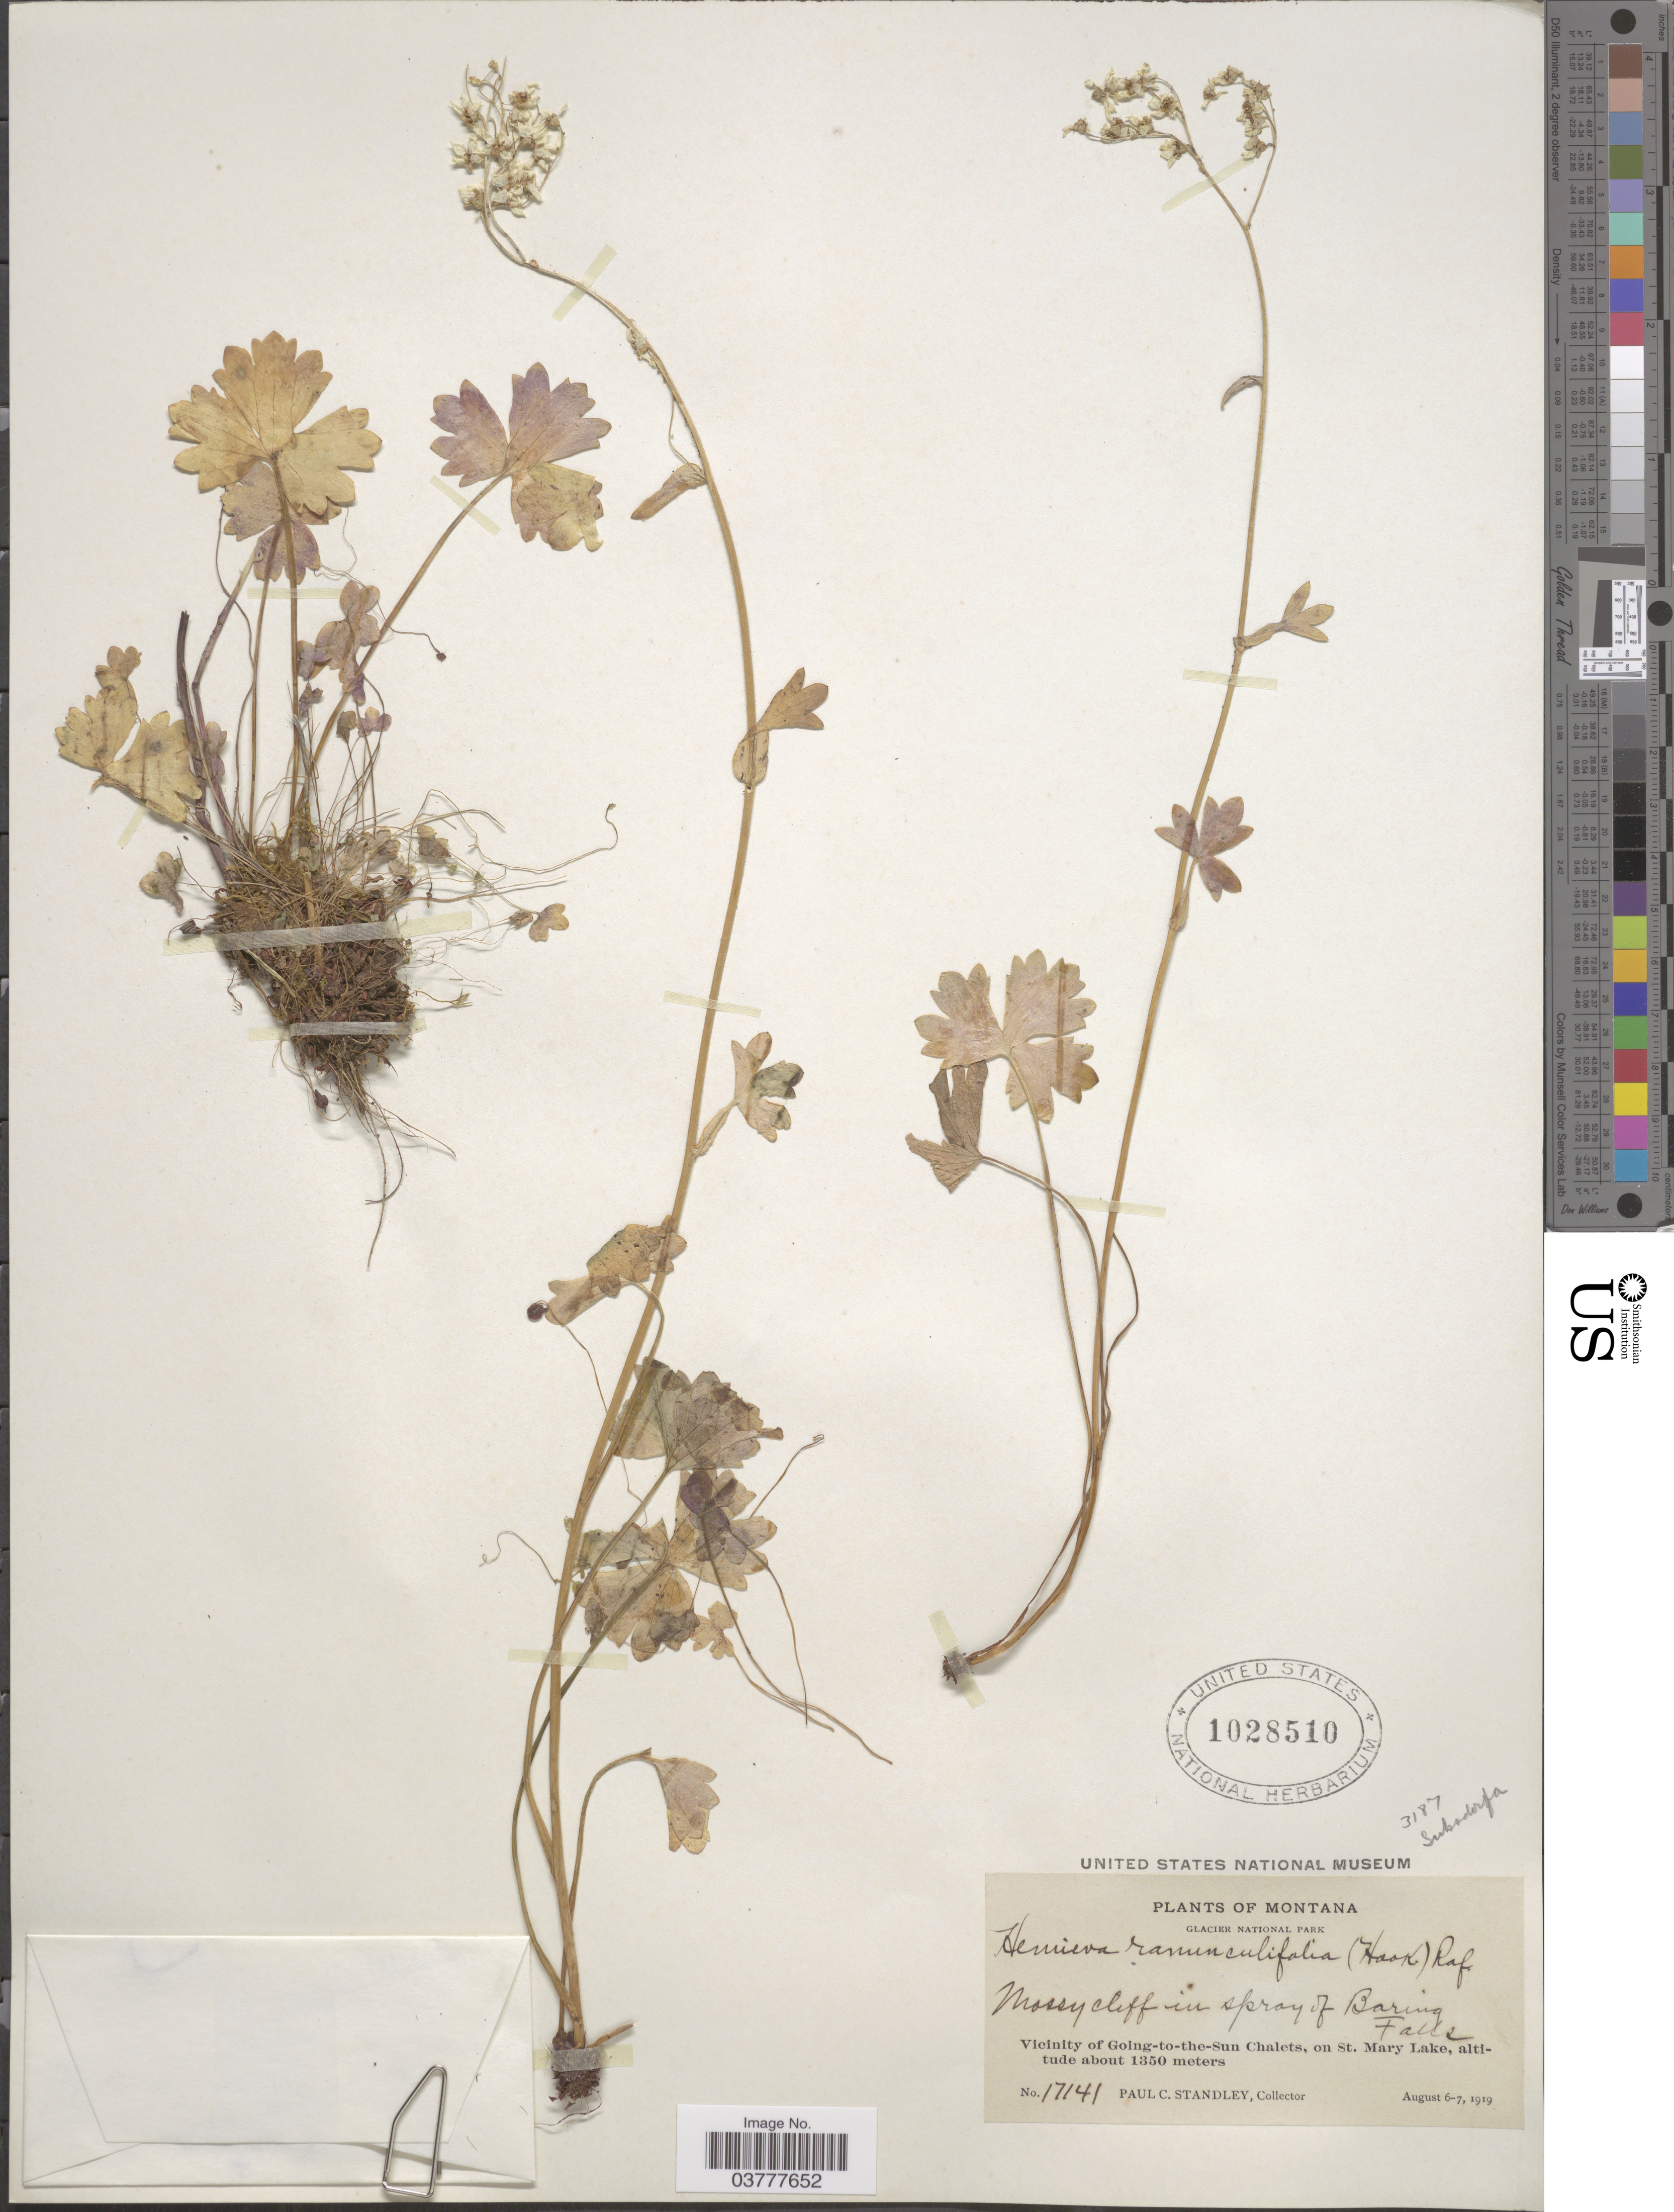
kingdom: Plantae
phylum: Tracheophyta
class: Magnoliopsida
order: Saxifragales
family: Saxifragaceae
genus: Hemieva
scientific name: Hemieva ranunculifolia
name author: (Hook.) Raf.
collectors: P. C. Standley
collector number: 17141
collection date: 1919-08-06/1919-08-07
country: United States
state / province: Montana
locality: Glacier National Park. Baring Falls. Vicinity of Going-to-the-Sun Chalets, on St. Mary Lake.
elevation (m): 1350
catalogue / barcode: US 1028510